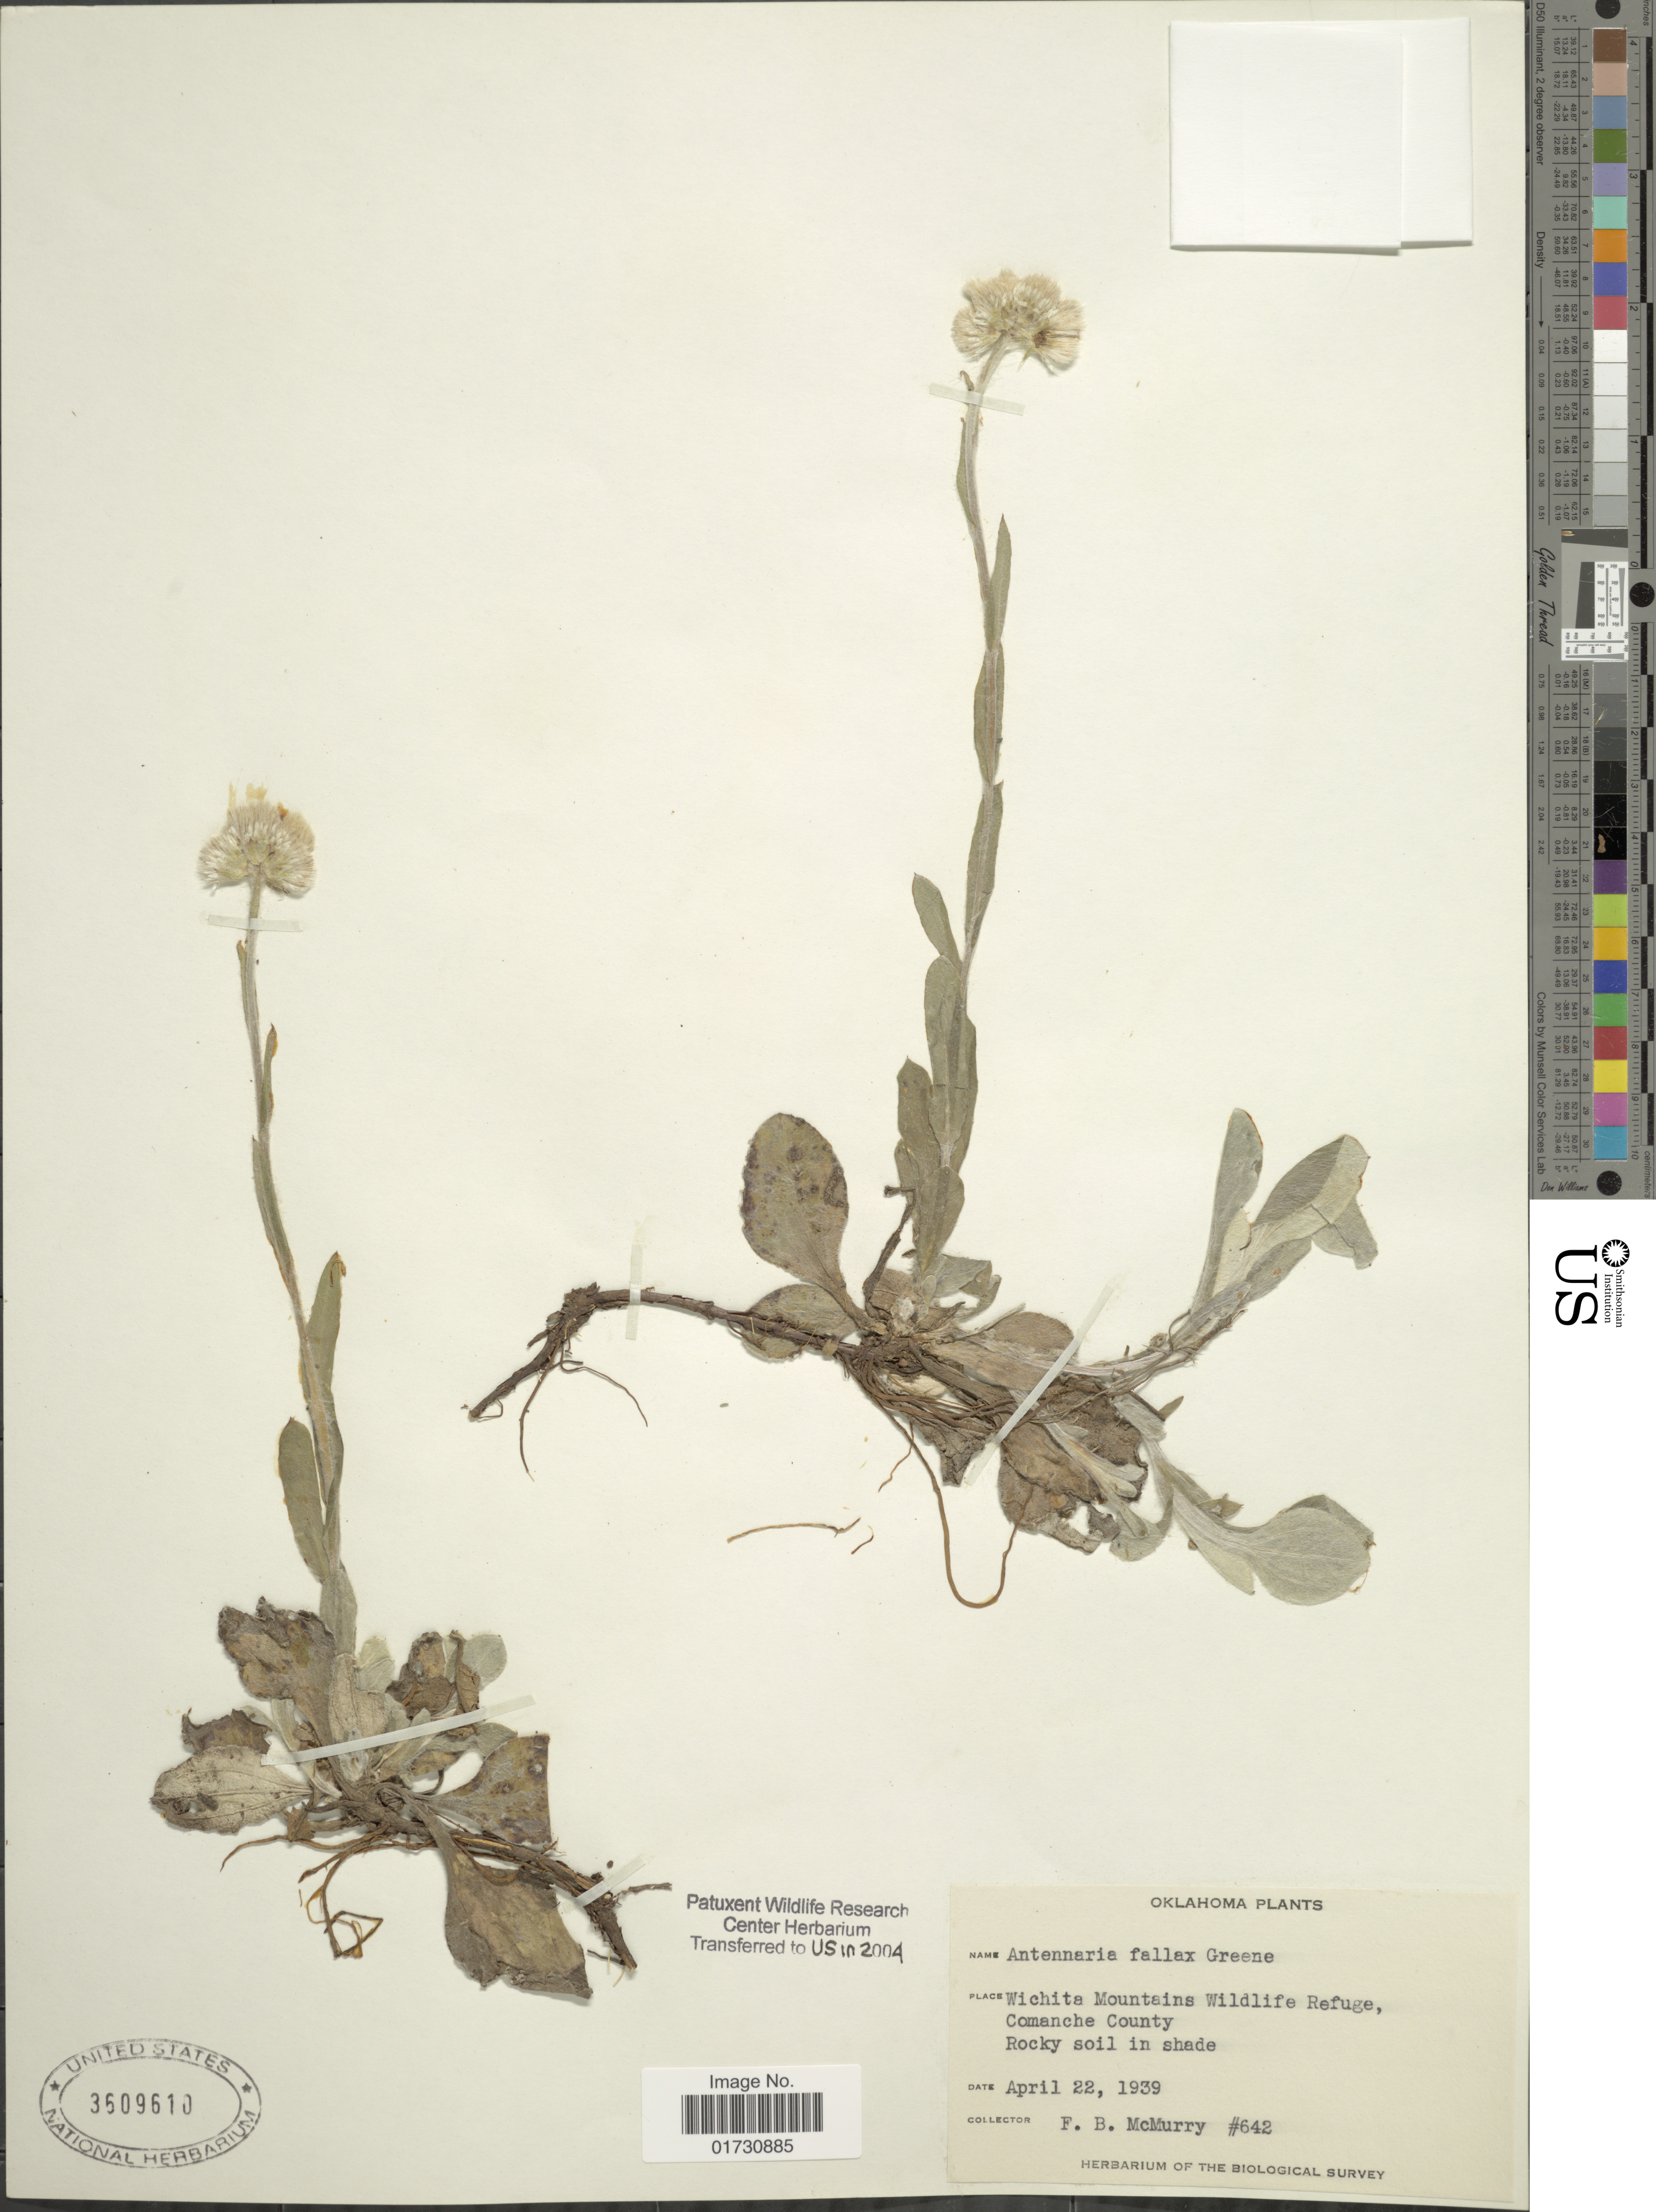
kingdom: Plantae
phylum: Tracheophyta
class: Magnoliopsida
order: Asterales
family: Asteraceae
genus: Antennaria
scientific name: Antennaria fallax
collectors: F. B. McMurry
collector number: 642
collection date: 1939-04-22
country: United States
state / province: Oklahoma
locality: Wichita Mountains Wildlife Refuge, Comanche County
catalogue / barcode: US 3609610